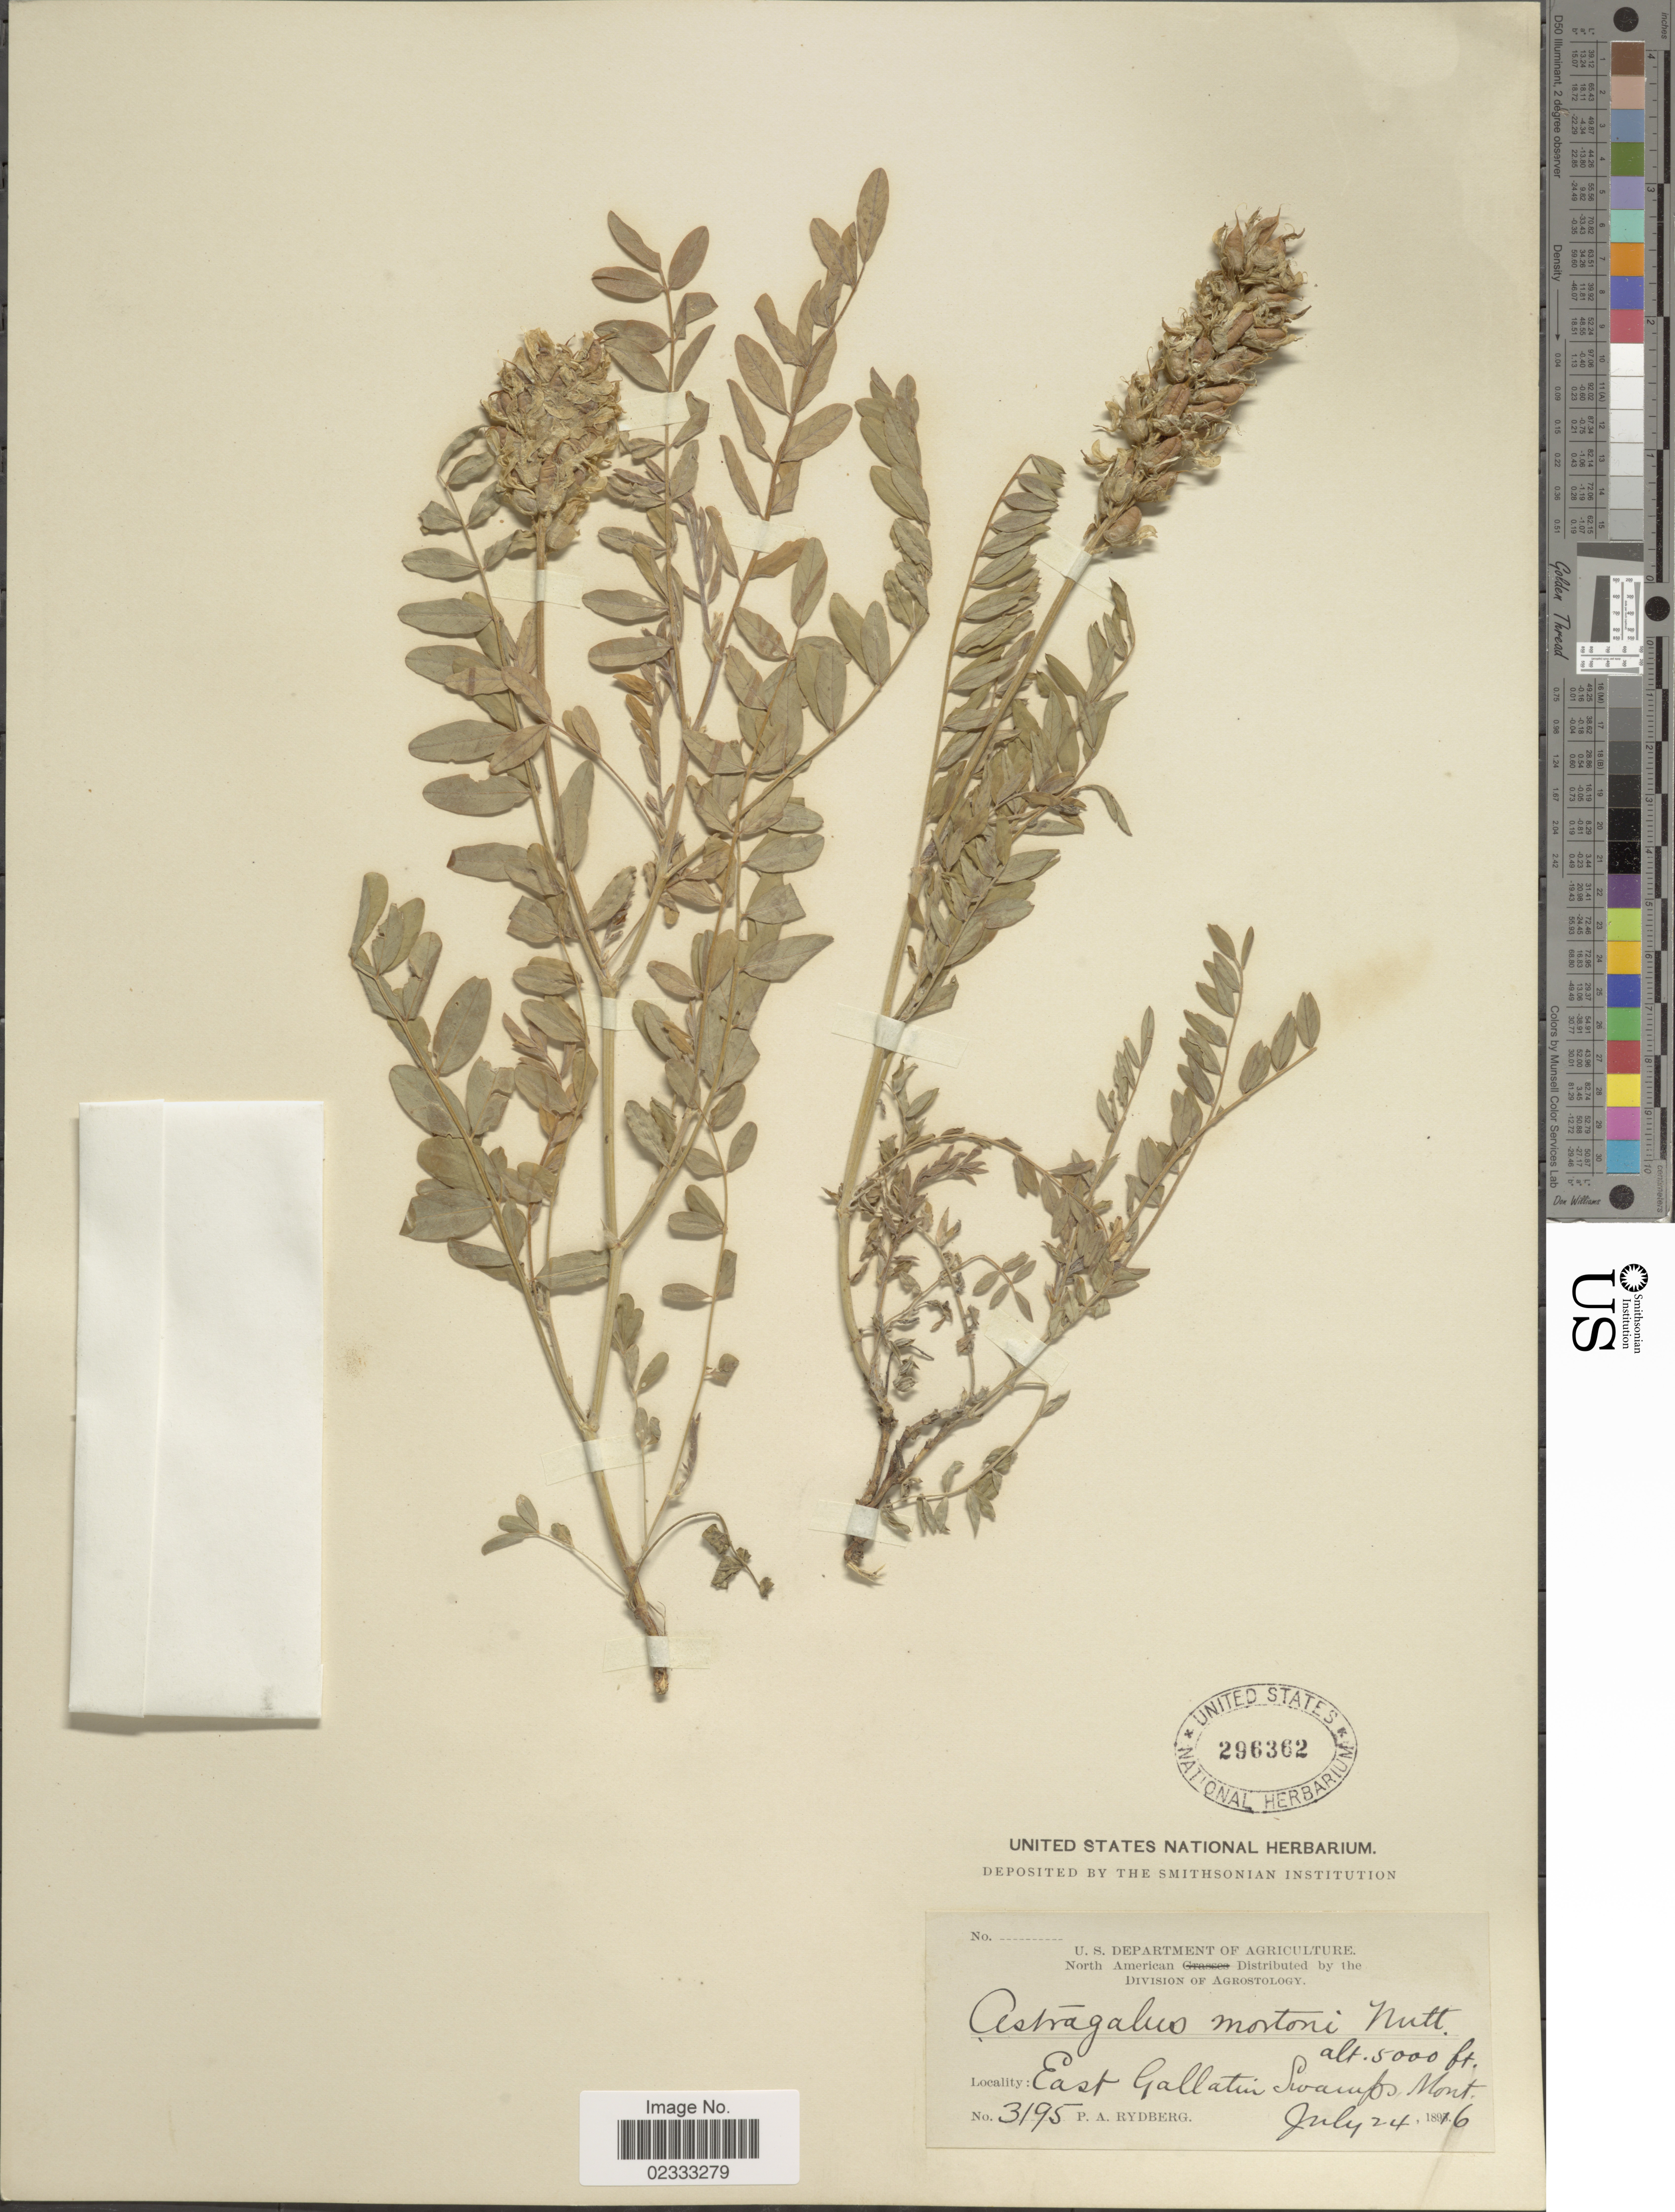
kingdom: Plantae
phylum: Tracheophyta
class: Magnoliopsida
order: Fabales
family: Fabaceae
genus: Astragalus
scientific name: Astragalus mortonii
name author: Nutt.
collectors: P. A. Rydberg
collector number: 3195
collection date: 1816-07-24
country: United States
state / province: Montana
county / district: Gallatin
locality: East Gallatin Swamps.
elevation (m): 1524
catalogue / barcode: US 296362